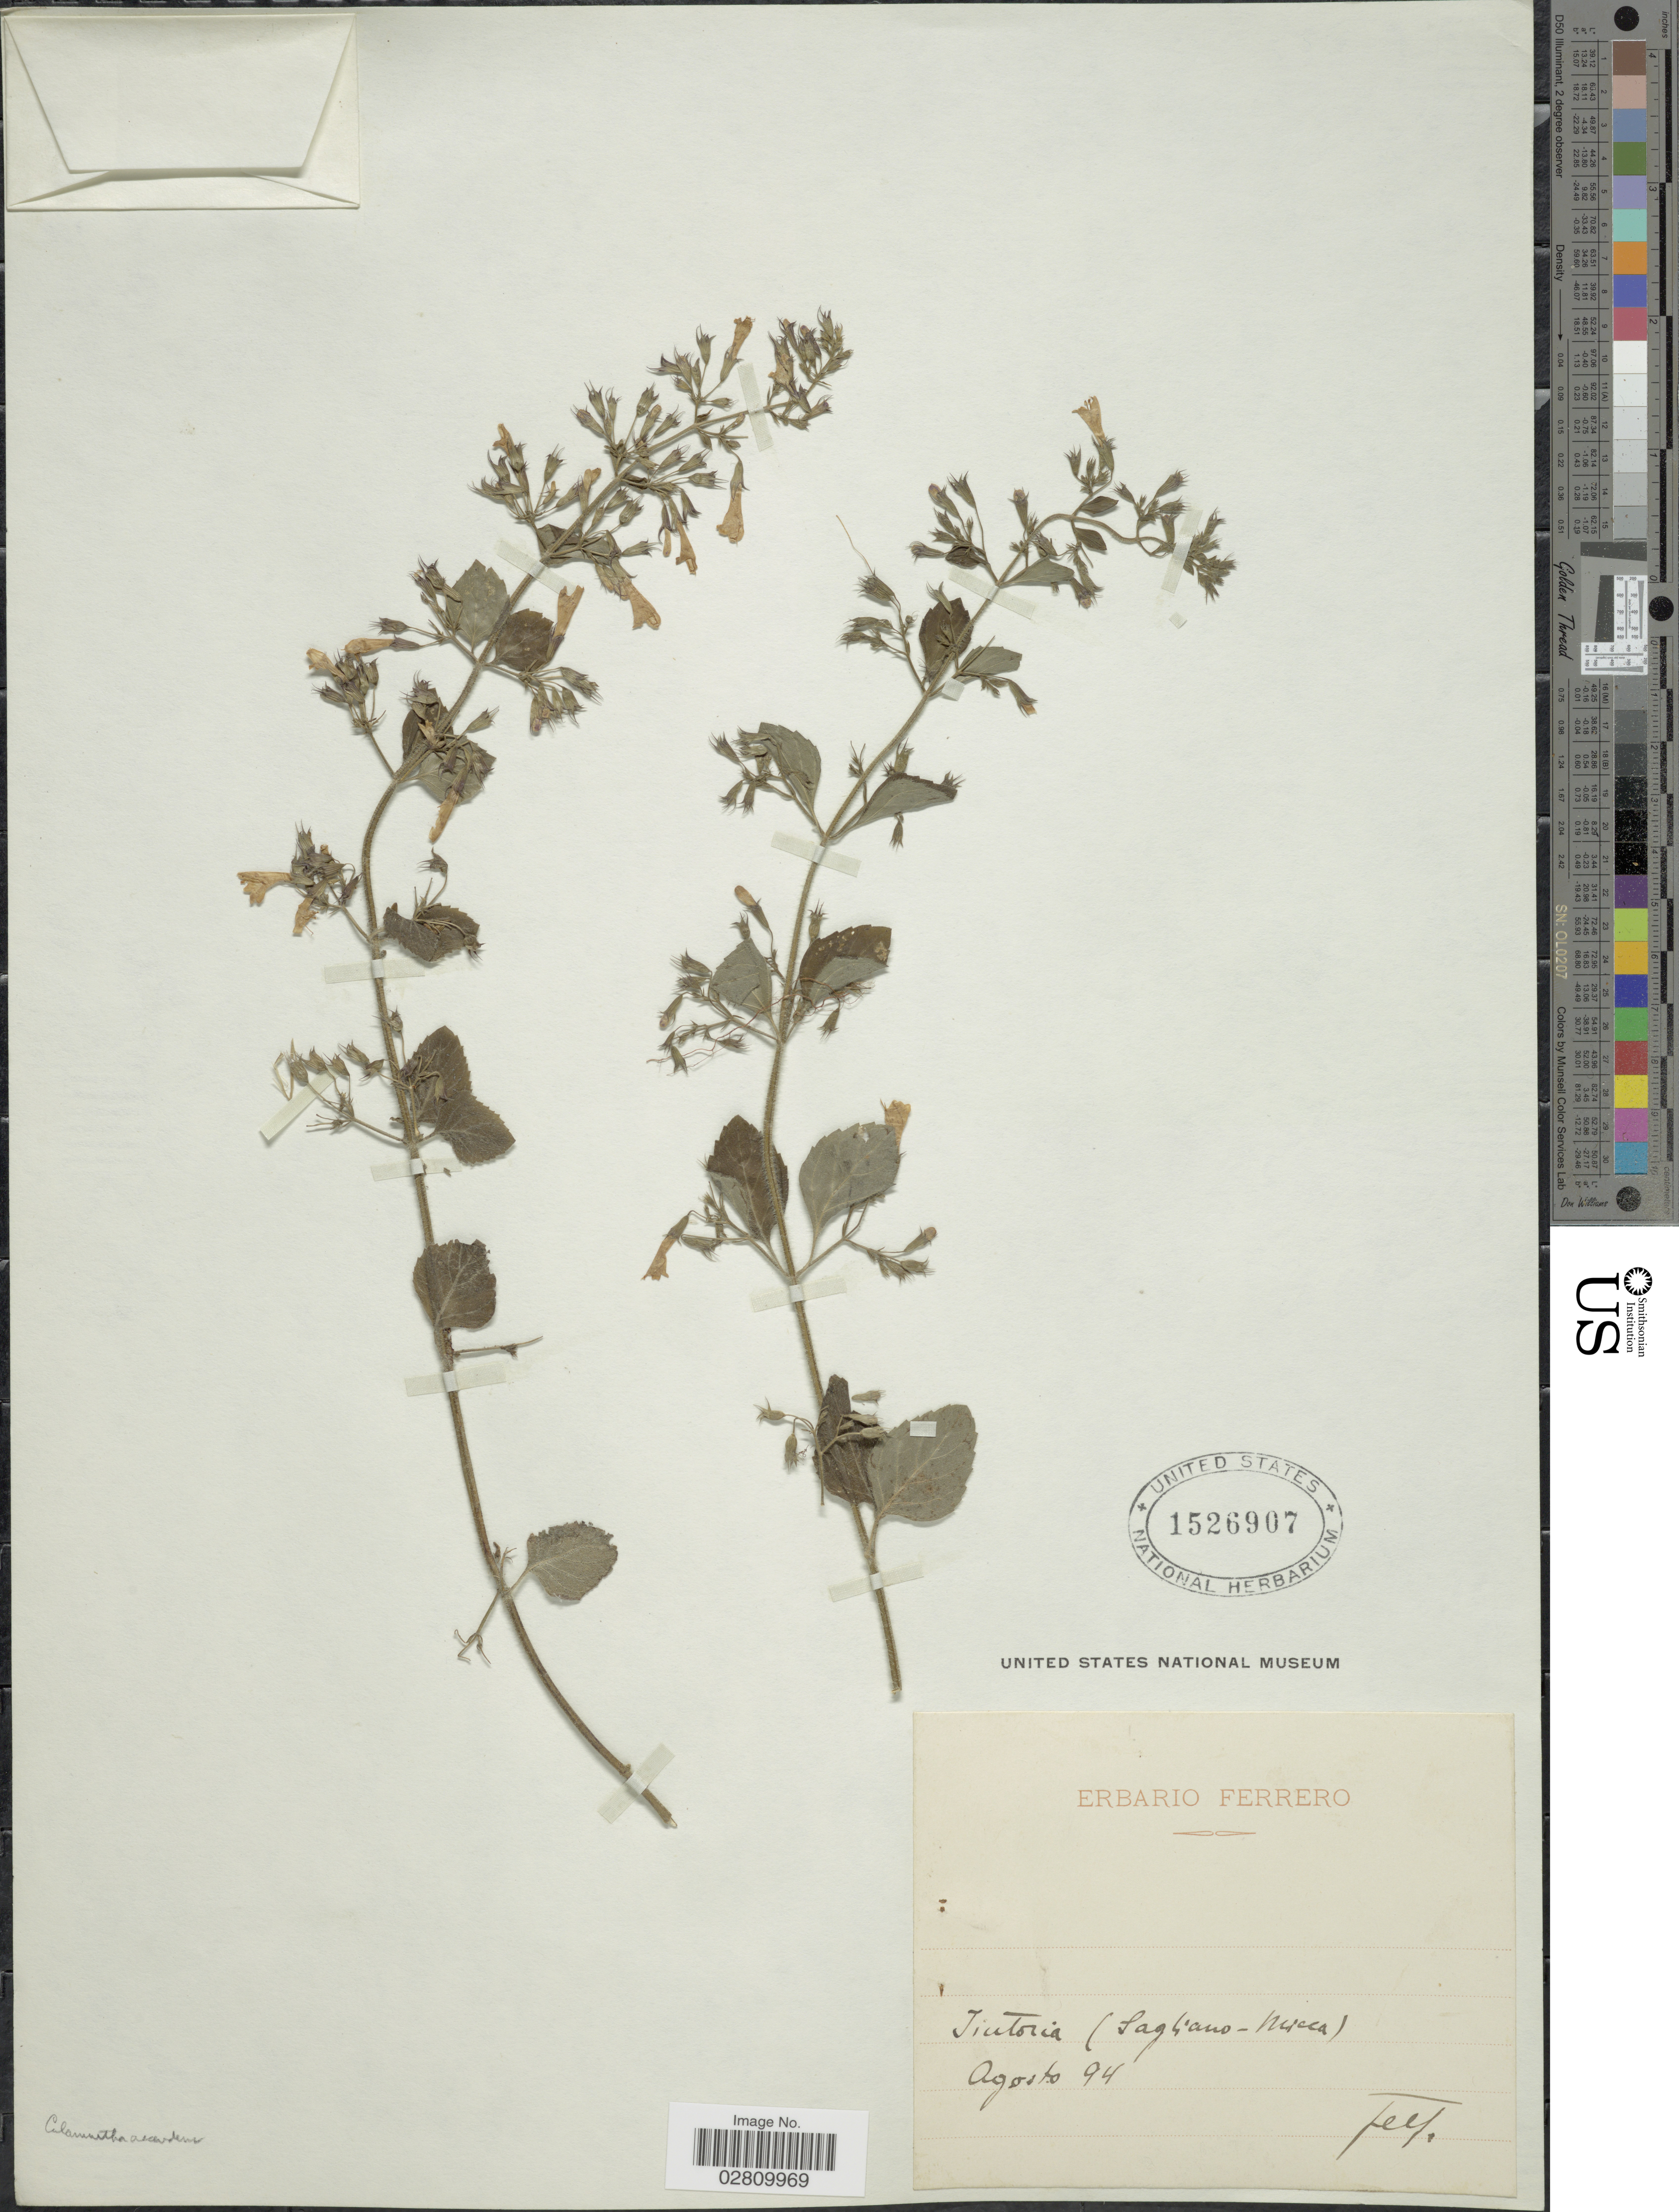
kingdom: Plantae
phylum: Tracheophyta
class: Magnoliopsida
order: Lamiales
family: Lamiaceae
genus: Calamintha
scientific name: Calamintha sp.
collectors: F. Ferrero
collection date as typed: Transcribed d/m/y: /8/94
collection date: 1894-08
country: Italy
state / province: Piedmont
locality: Tintoria [interpreted] (Sagliano Micca)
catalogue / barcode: US 1526907